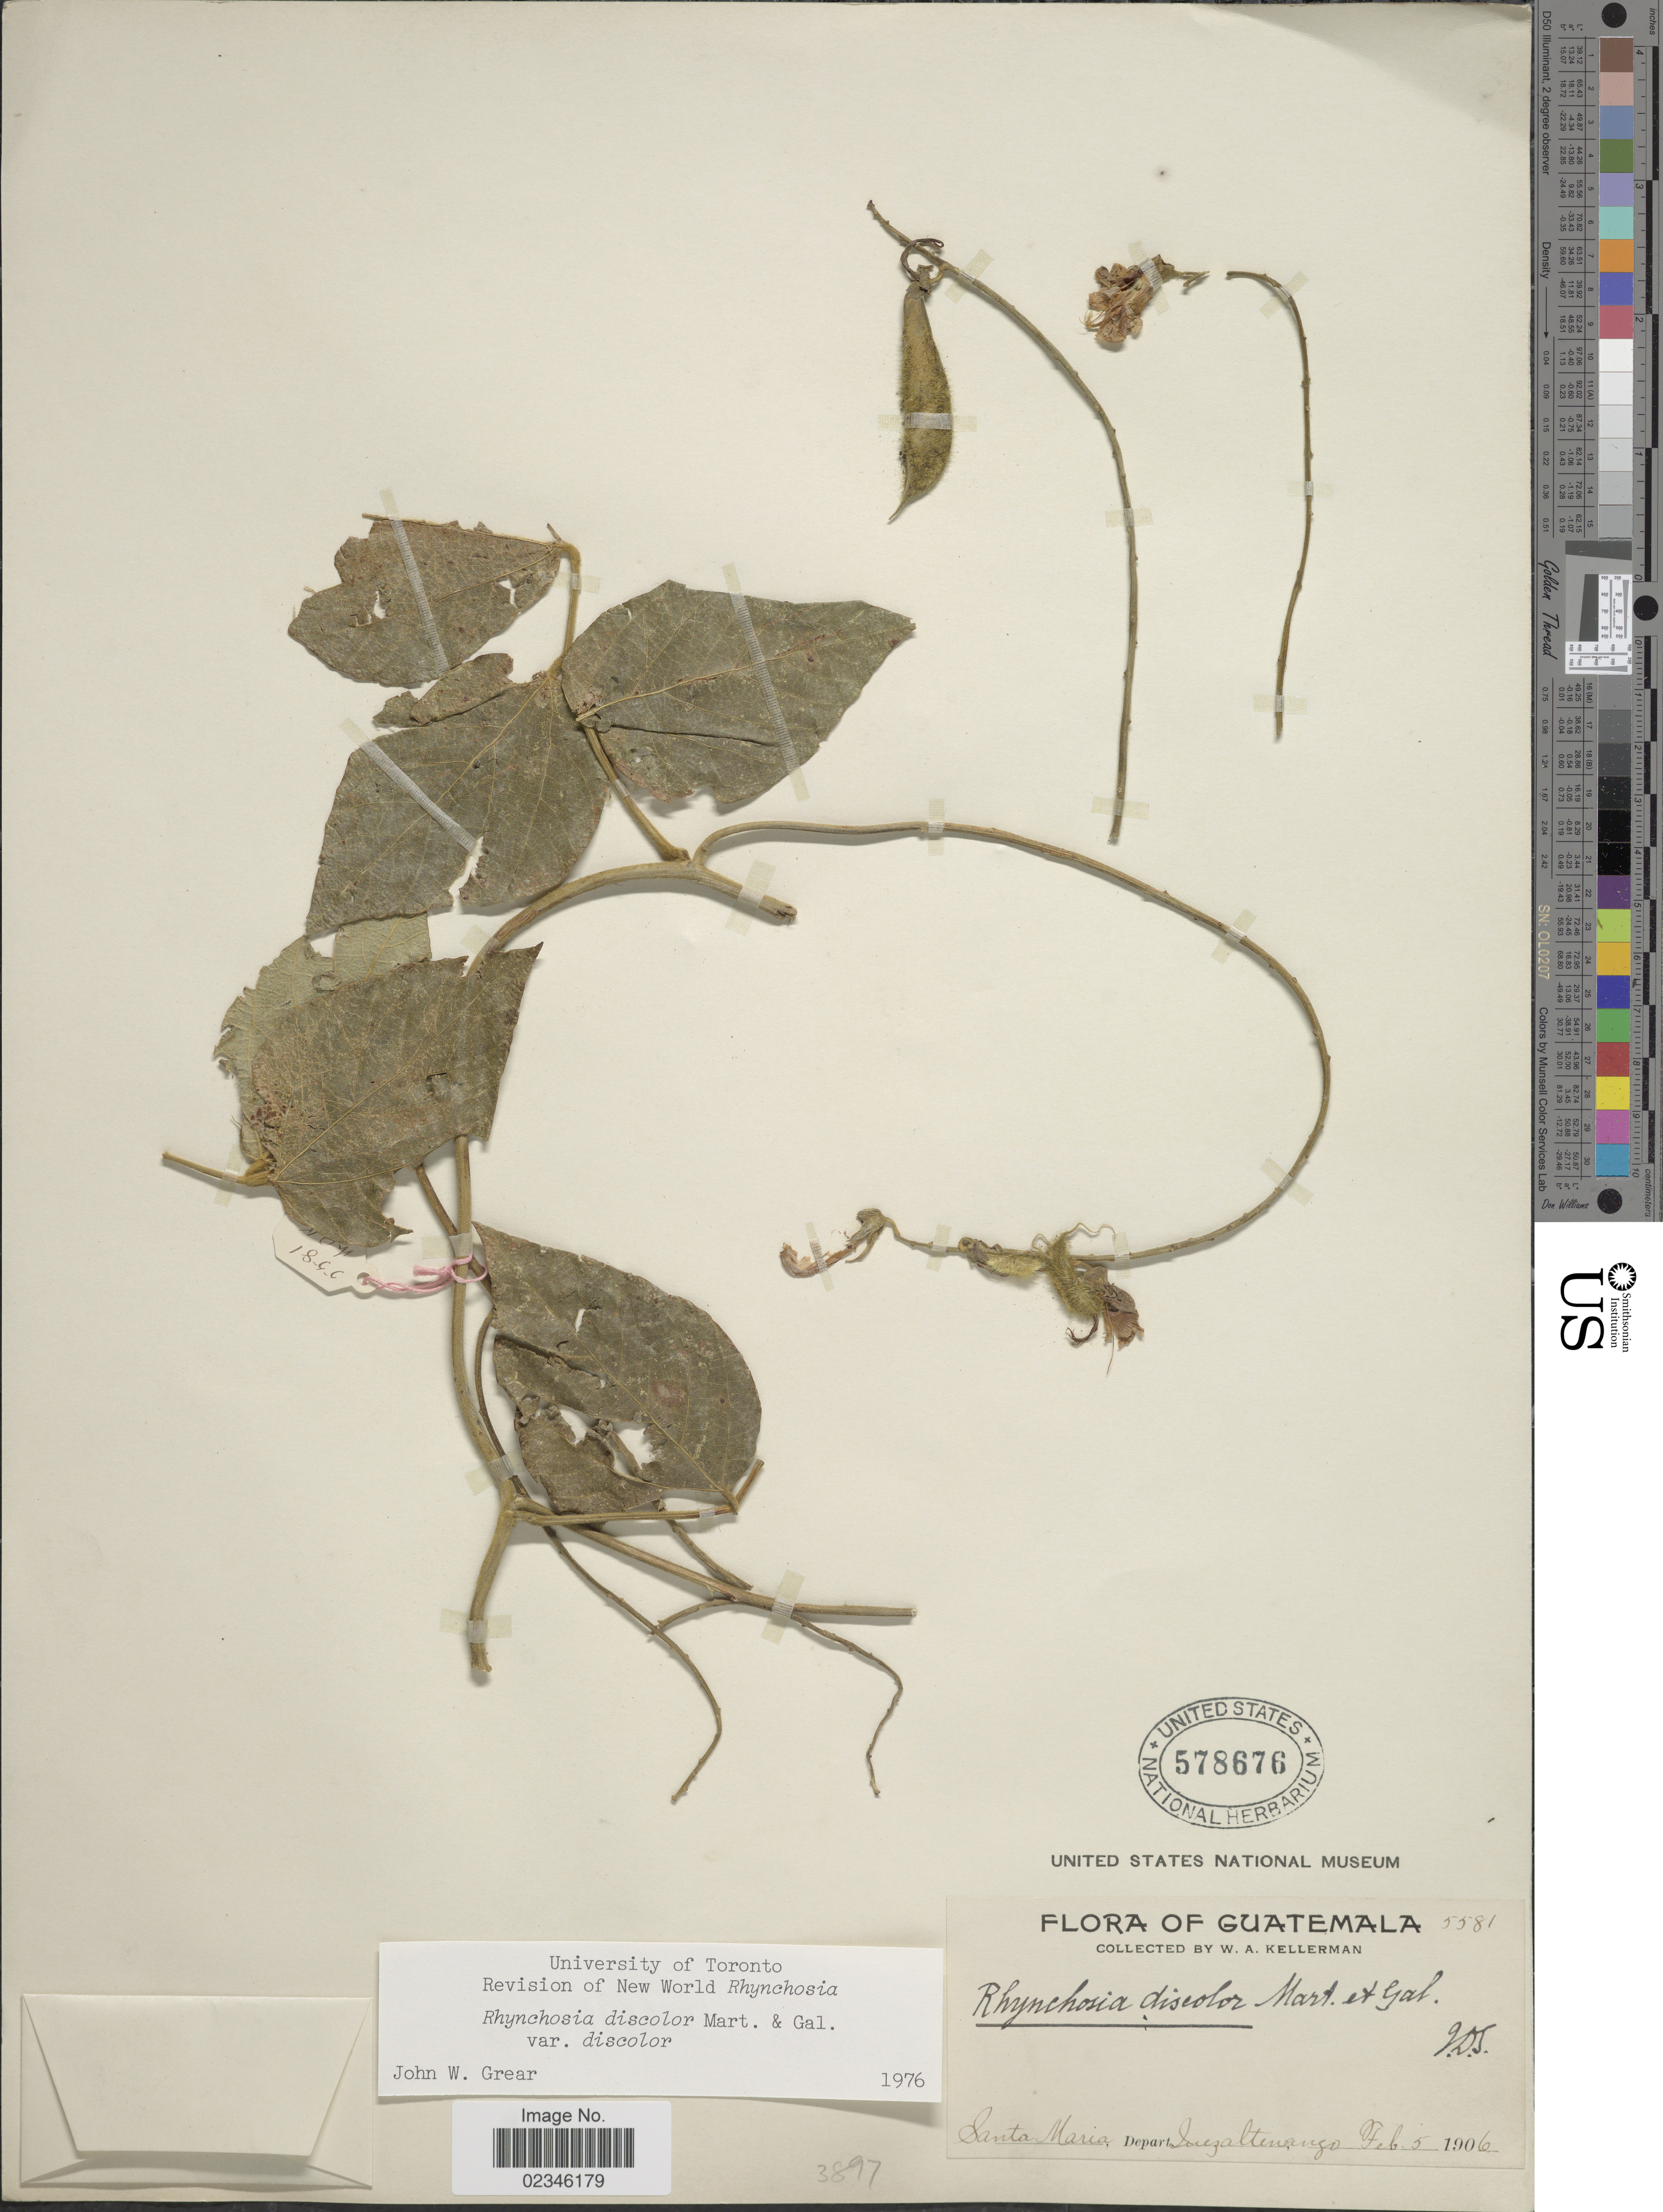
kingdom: Plantae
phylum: Tracheophyta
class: Magnoliopsida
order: Fabales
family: Fabaceae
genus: Rhynchosia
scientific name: Rhynchosia discolor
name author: M. Martens & Galeotti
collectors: W. Kellerman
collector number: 5581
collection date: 1906-02-05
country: Guatemala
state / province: Quetzaltenango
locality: Santa Maria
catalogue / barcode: US 578676